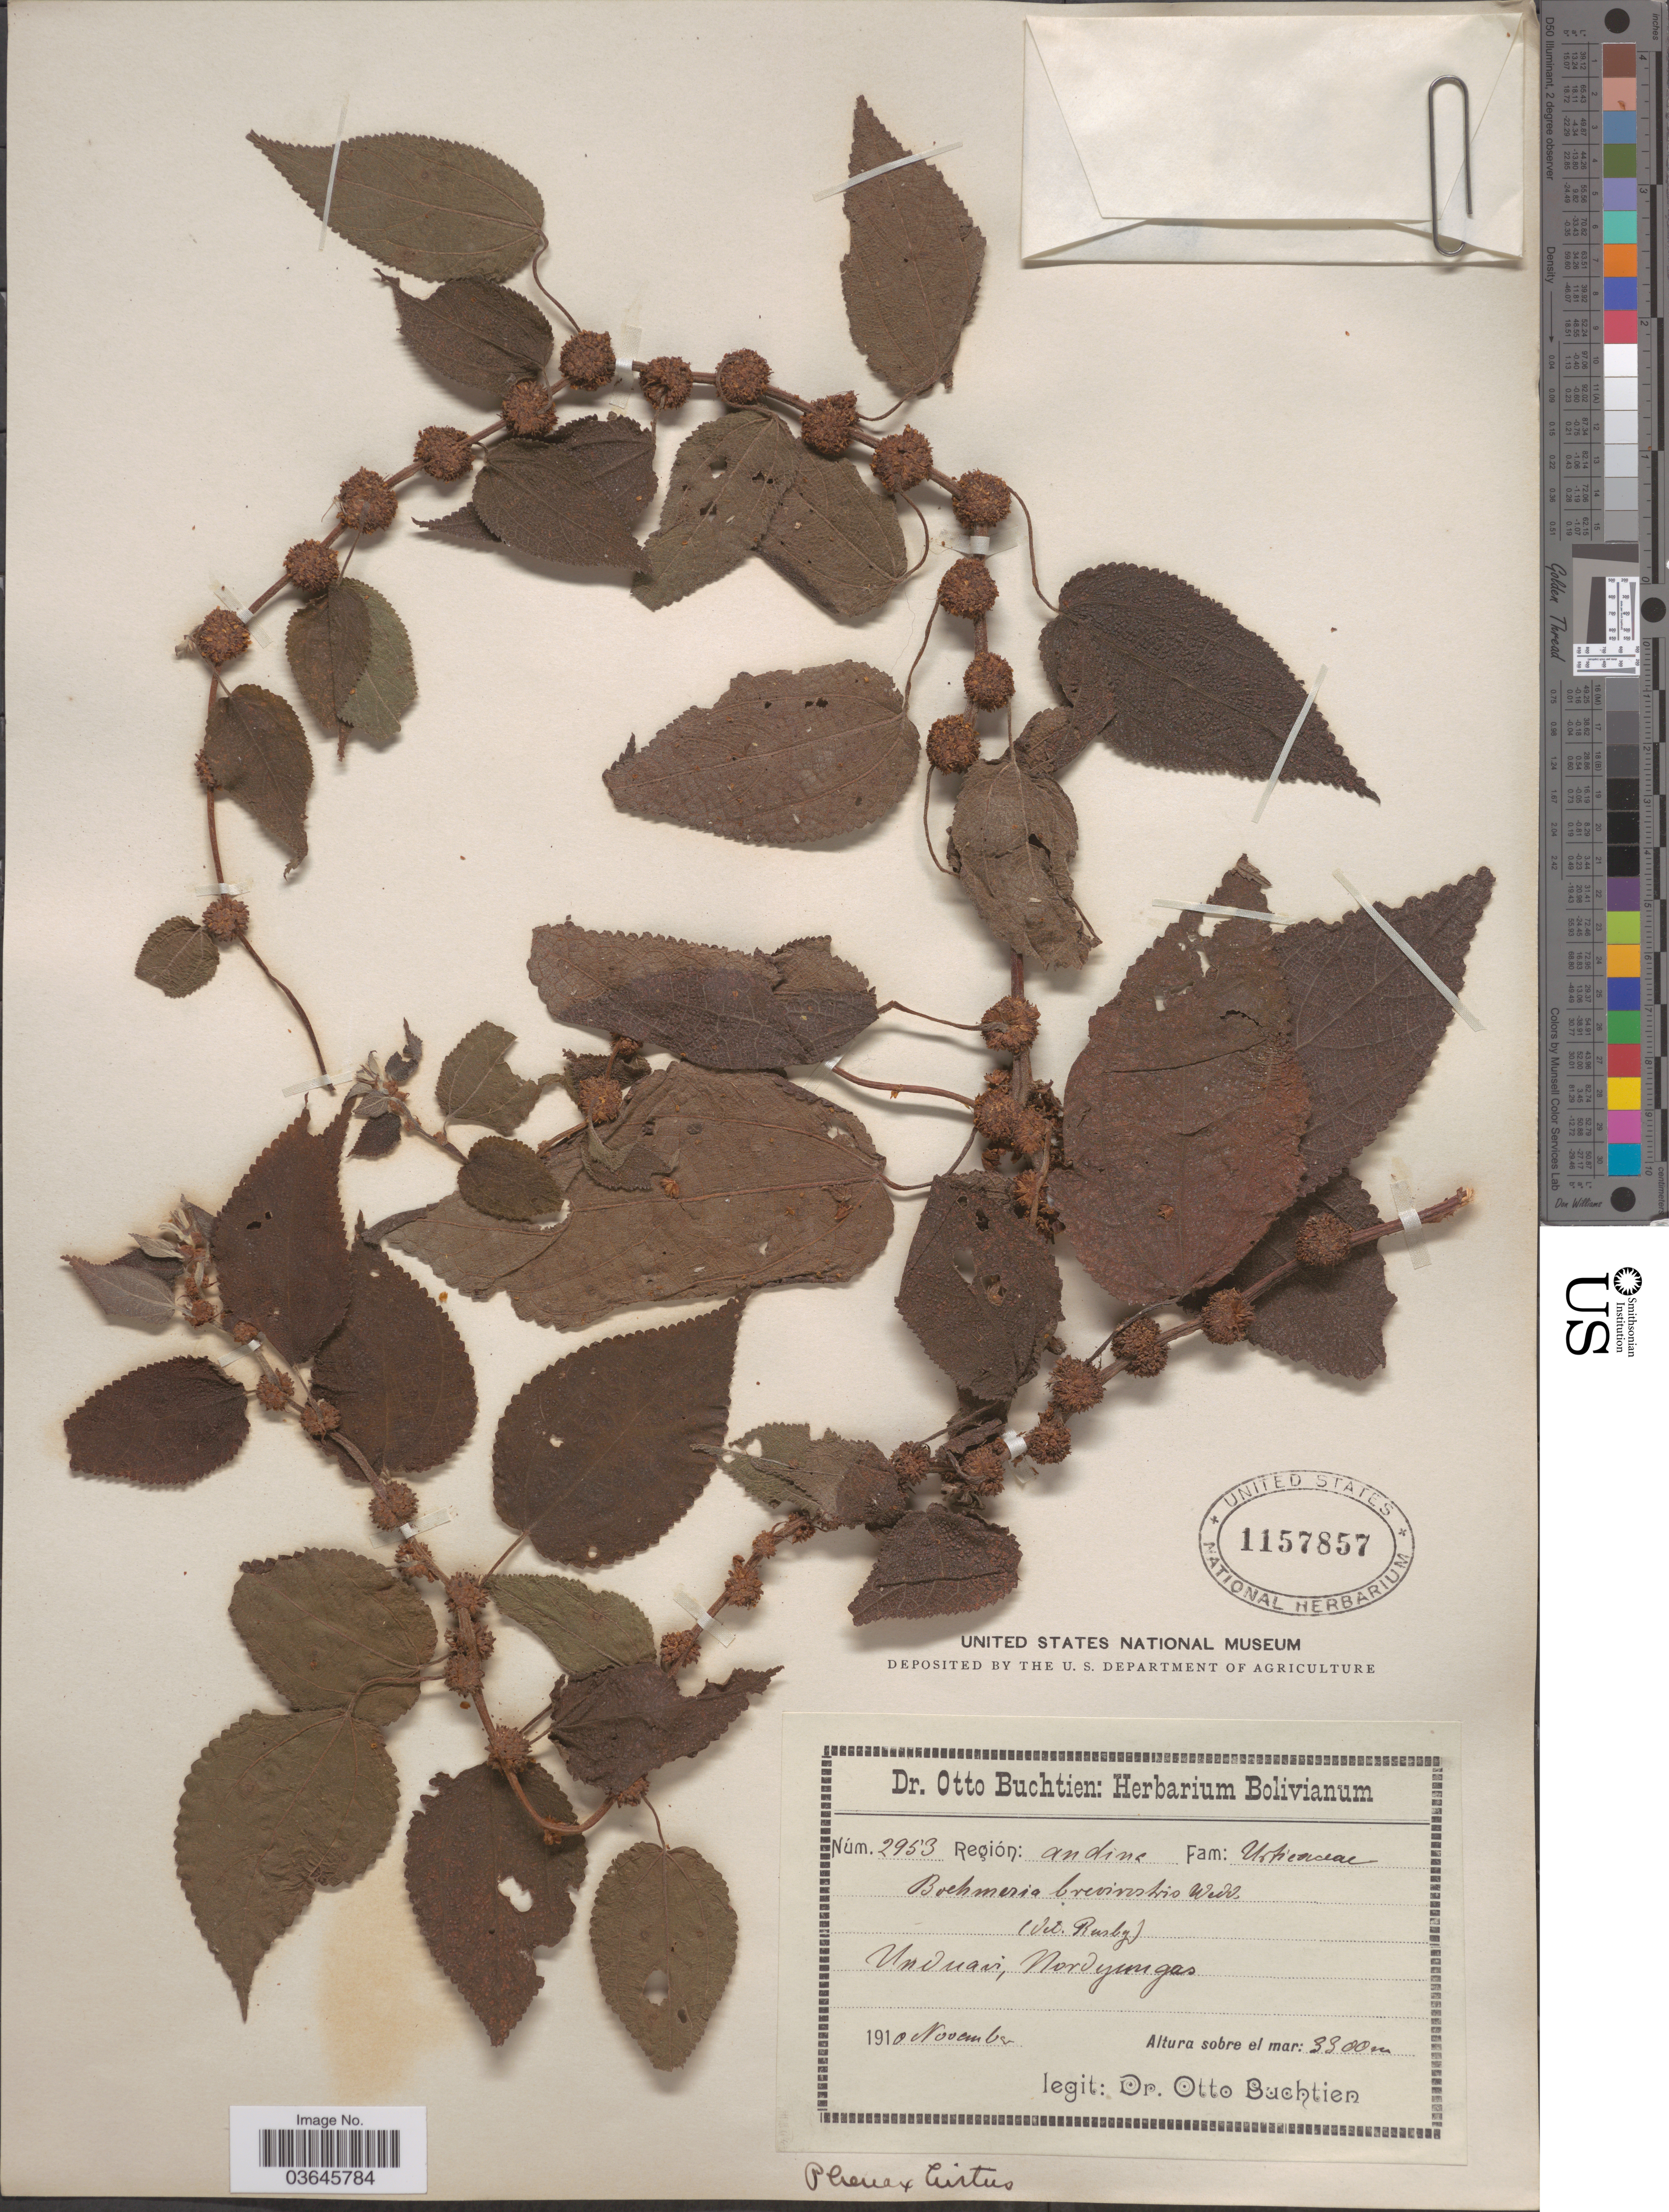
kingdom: Plantae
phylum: Tracheophyta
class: Magnoliopsida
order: Rosales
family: Urticaceae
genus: Phenax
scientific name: Phenax hirtus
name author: (Sw.) Wedd.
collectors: O. Buchtien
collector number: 2953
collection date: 1910-11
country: Bolivia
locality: Unduavi, Nordyungas.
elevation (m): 3300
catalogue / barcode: US 1157857